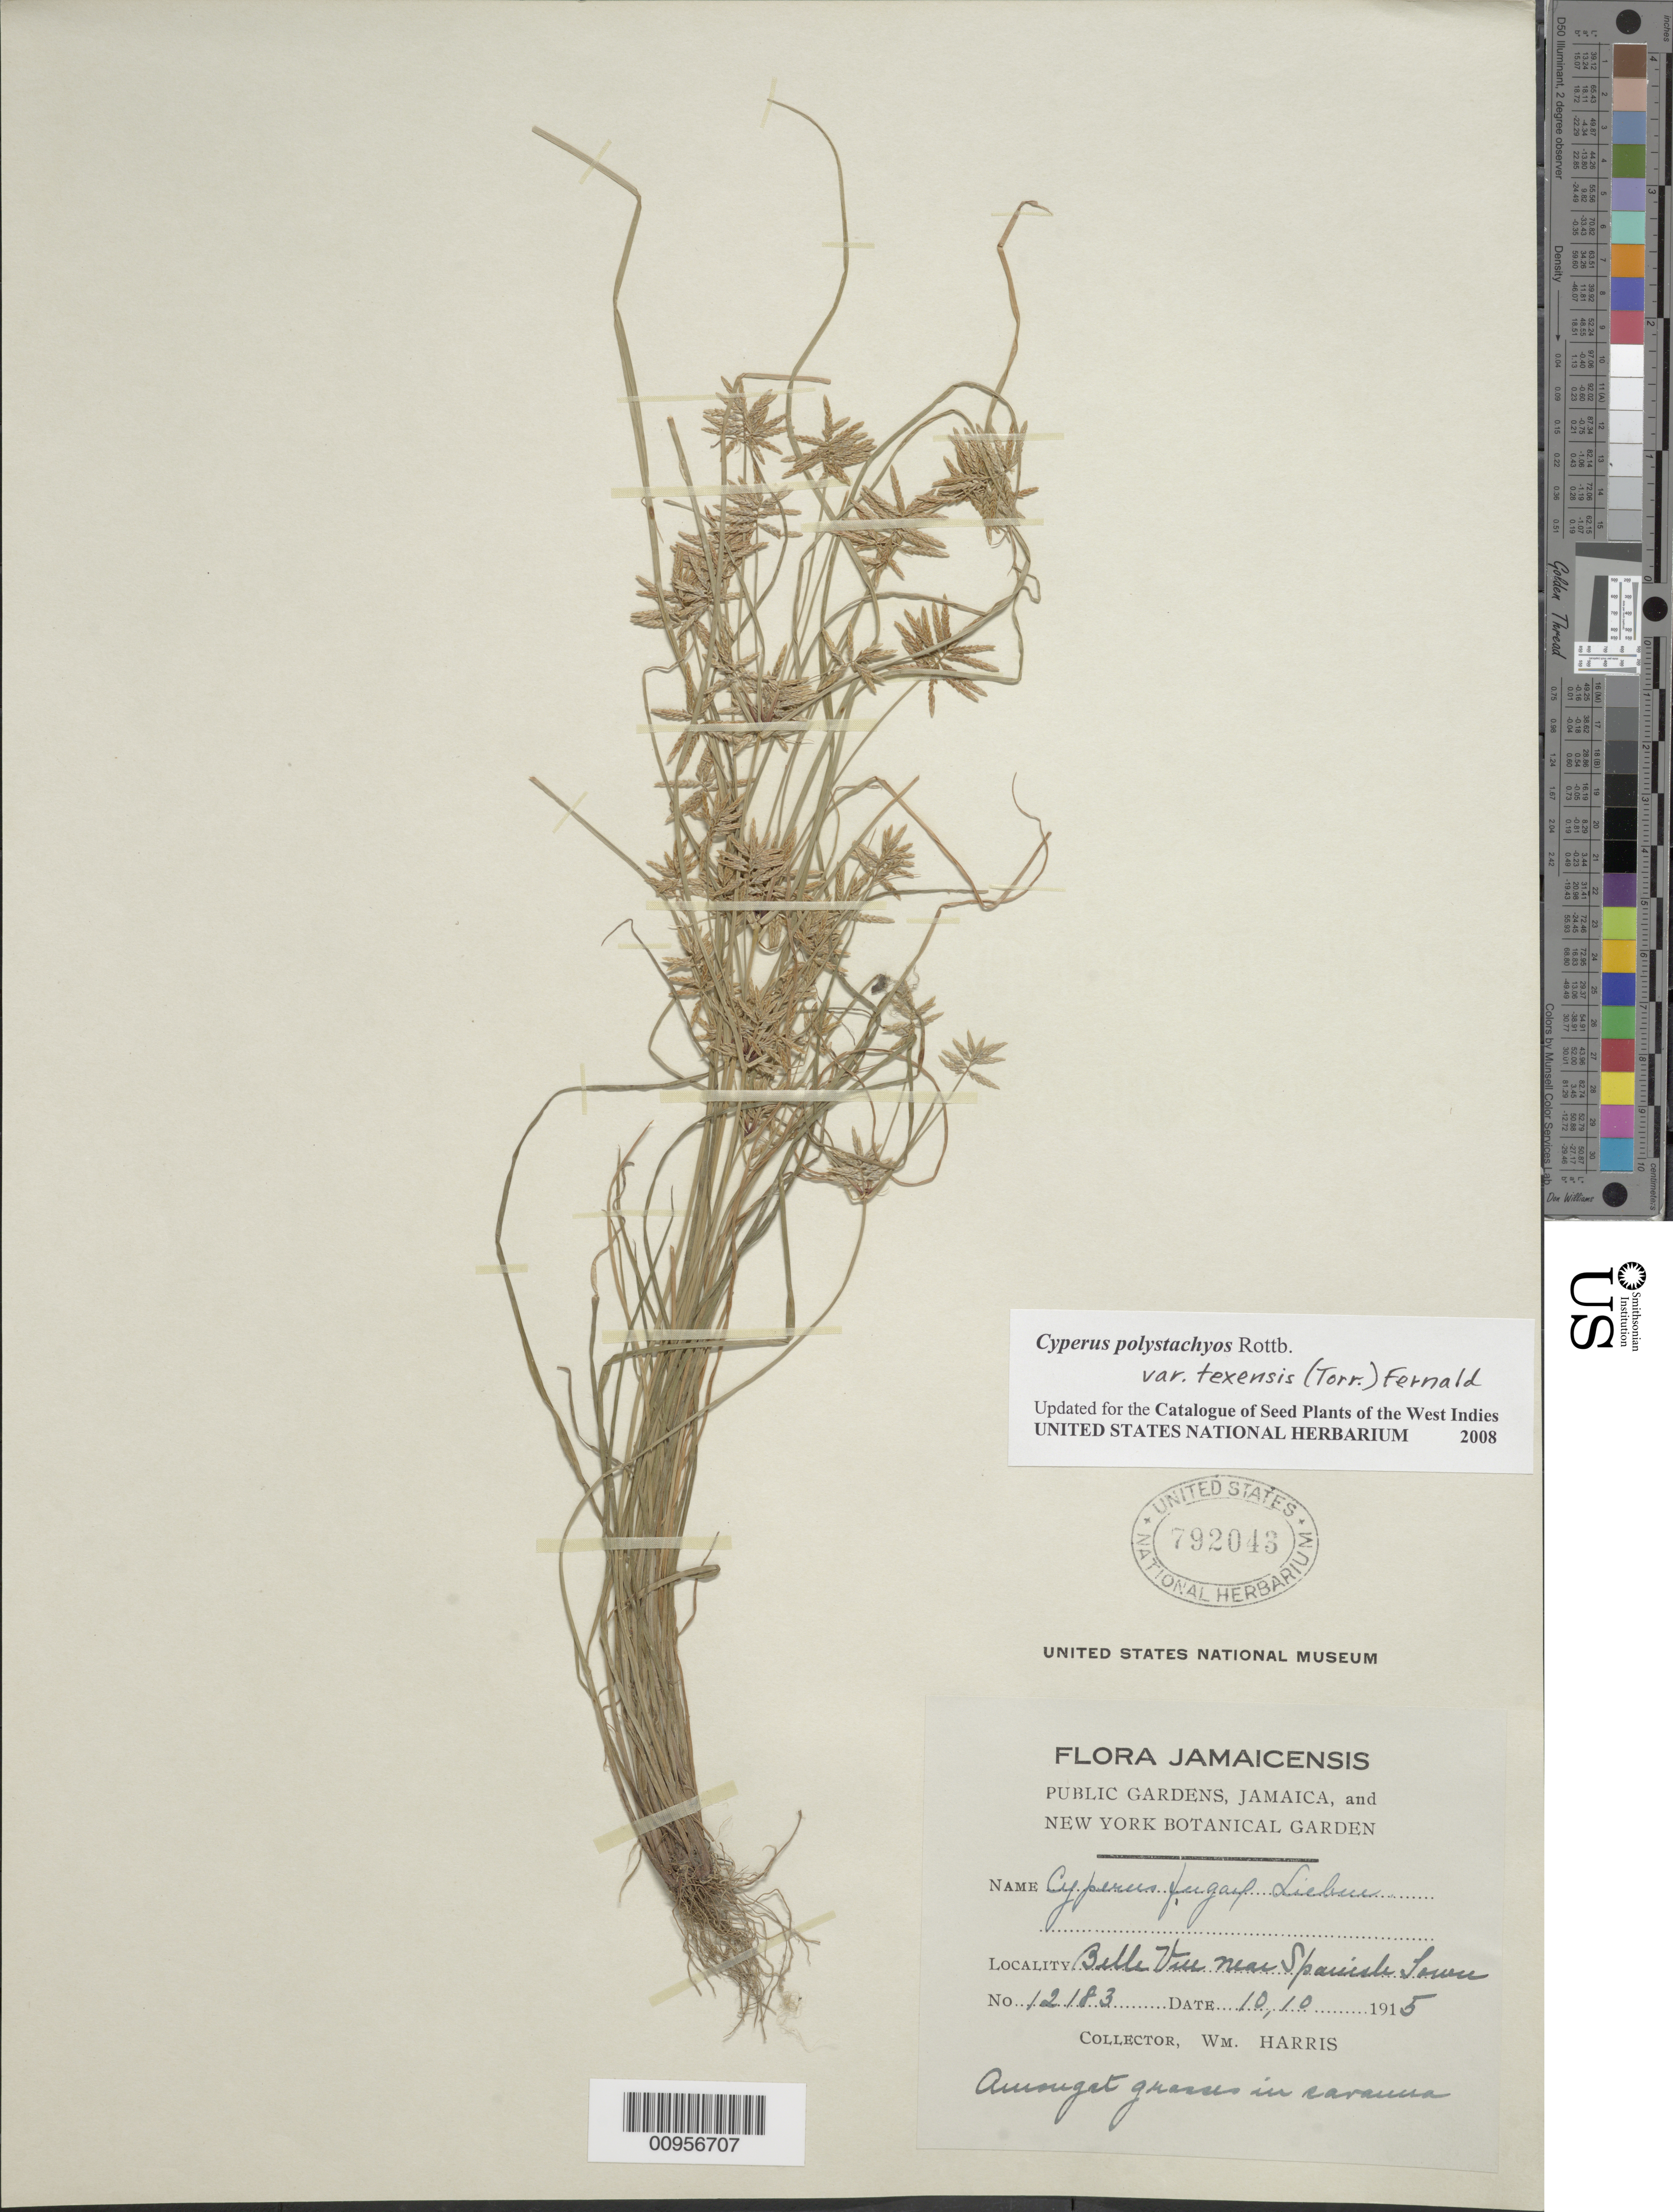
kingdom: Plantae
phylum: Tracheophyta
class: Liliopsida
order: Poales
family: Cyperaceae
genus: Cyperus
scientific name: Cyperus polystachyos var. texensis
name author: (Torr.) Fernald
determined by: Strong, M. T., (US), Smithsonian Institution - National Museum of Natural History (UNITED STATES)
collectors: W. H. Harris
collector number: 12183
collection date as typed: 10 Oct 1915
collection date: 1915-10-10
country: Jamaica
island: Jamaica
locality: Belle View near Spanish Town, savanna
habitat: Among grasses in savanna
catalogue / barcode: US 792043